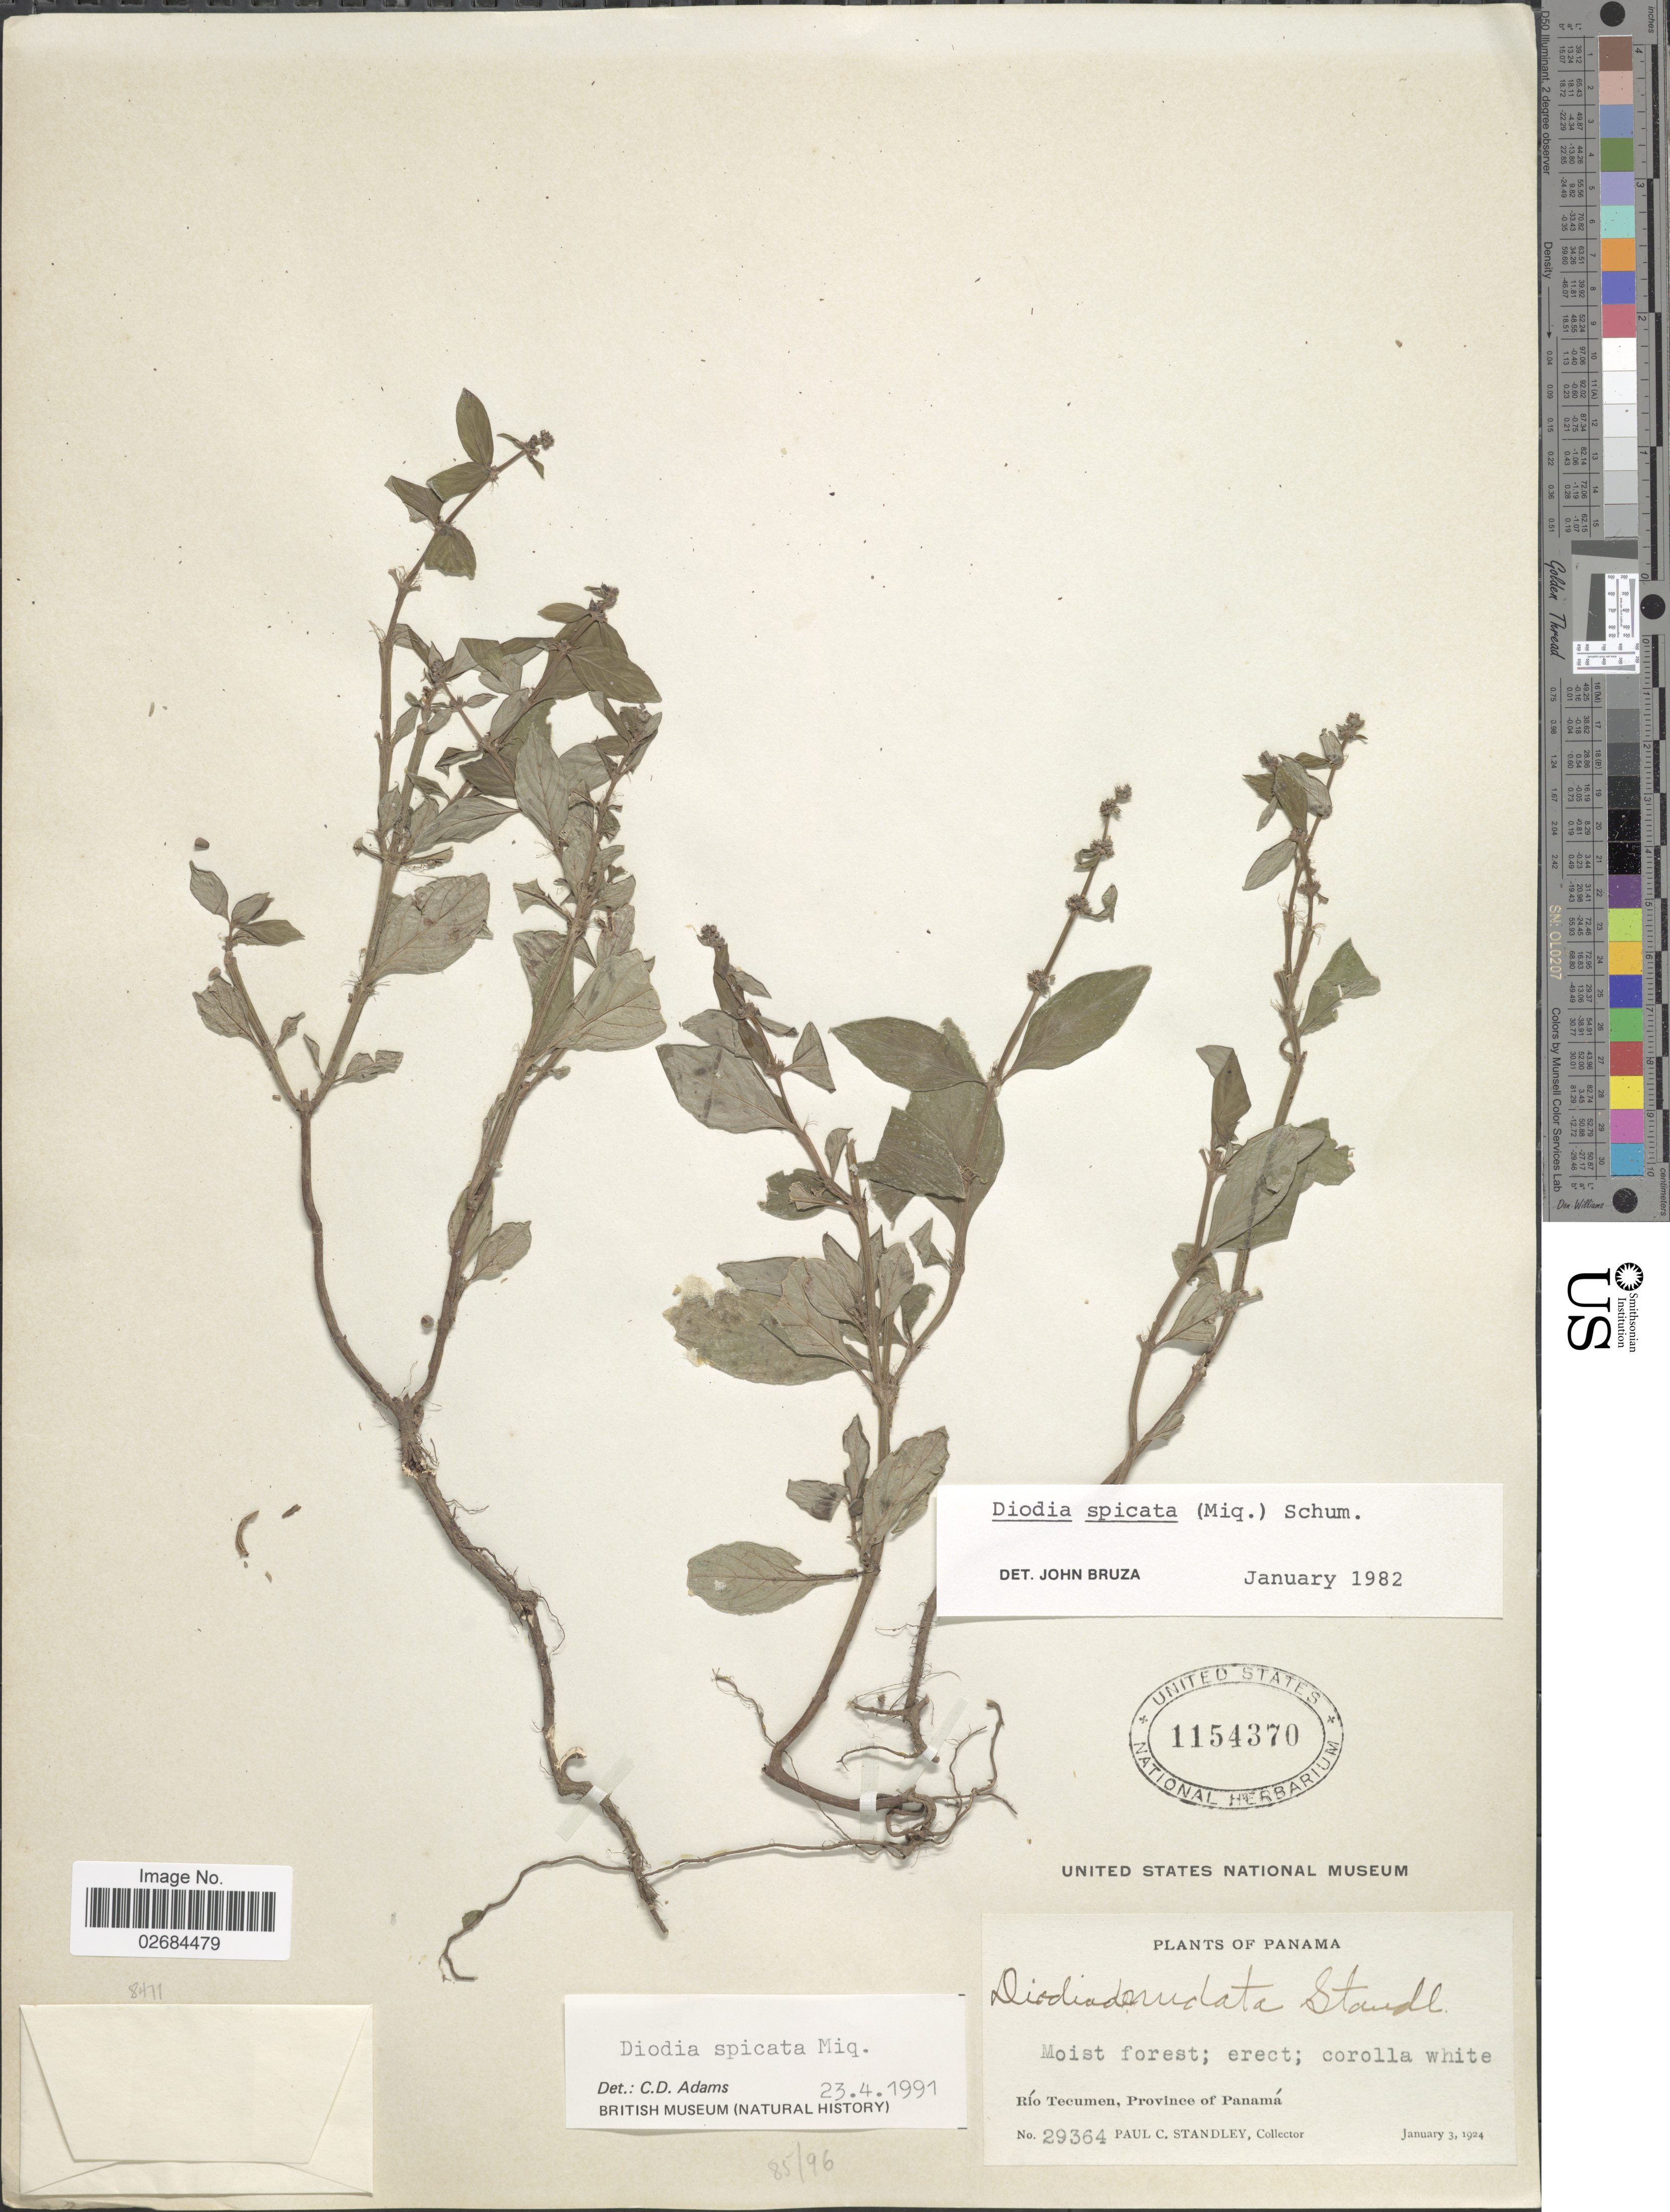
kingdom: Plantae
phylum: Tracheophyta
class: Magnoliopsida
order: Gentianales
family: Rubiaceae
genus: Diodia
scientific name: Diodia spicata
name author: Miq.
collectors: P. C. Standley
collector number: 29364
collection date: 1924-01-03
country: Panama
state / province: Panamá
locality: Río Tecumen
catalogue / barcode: US 1154370